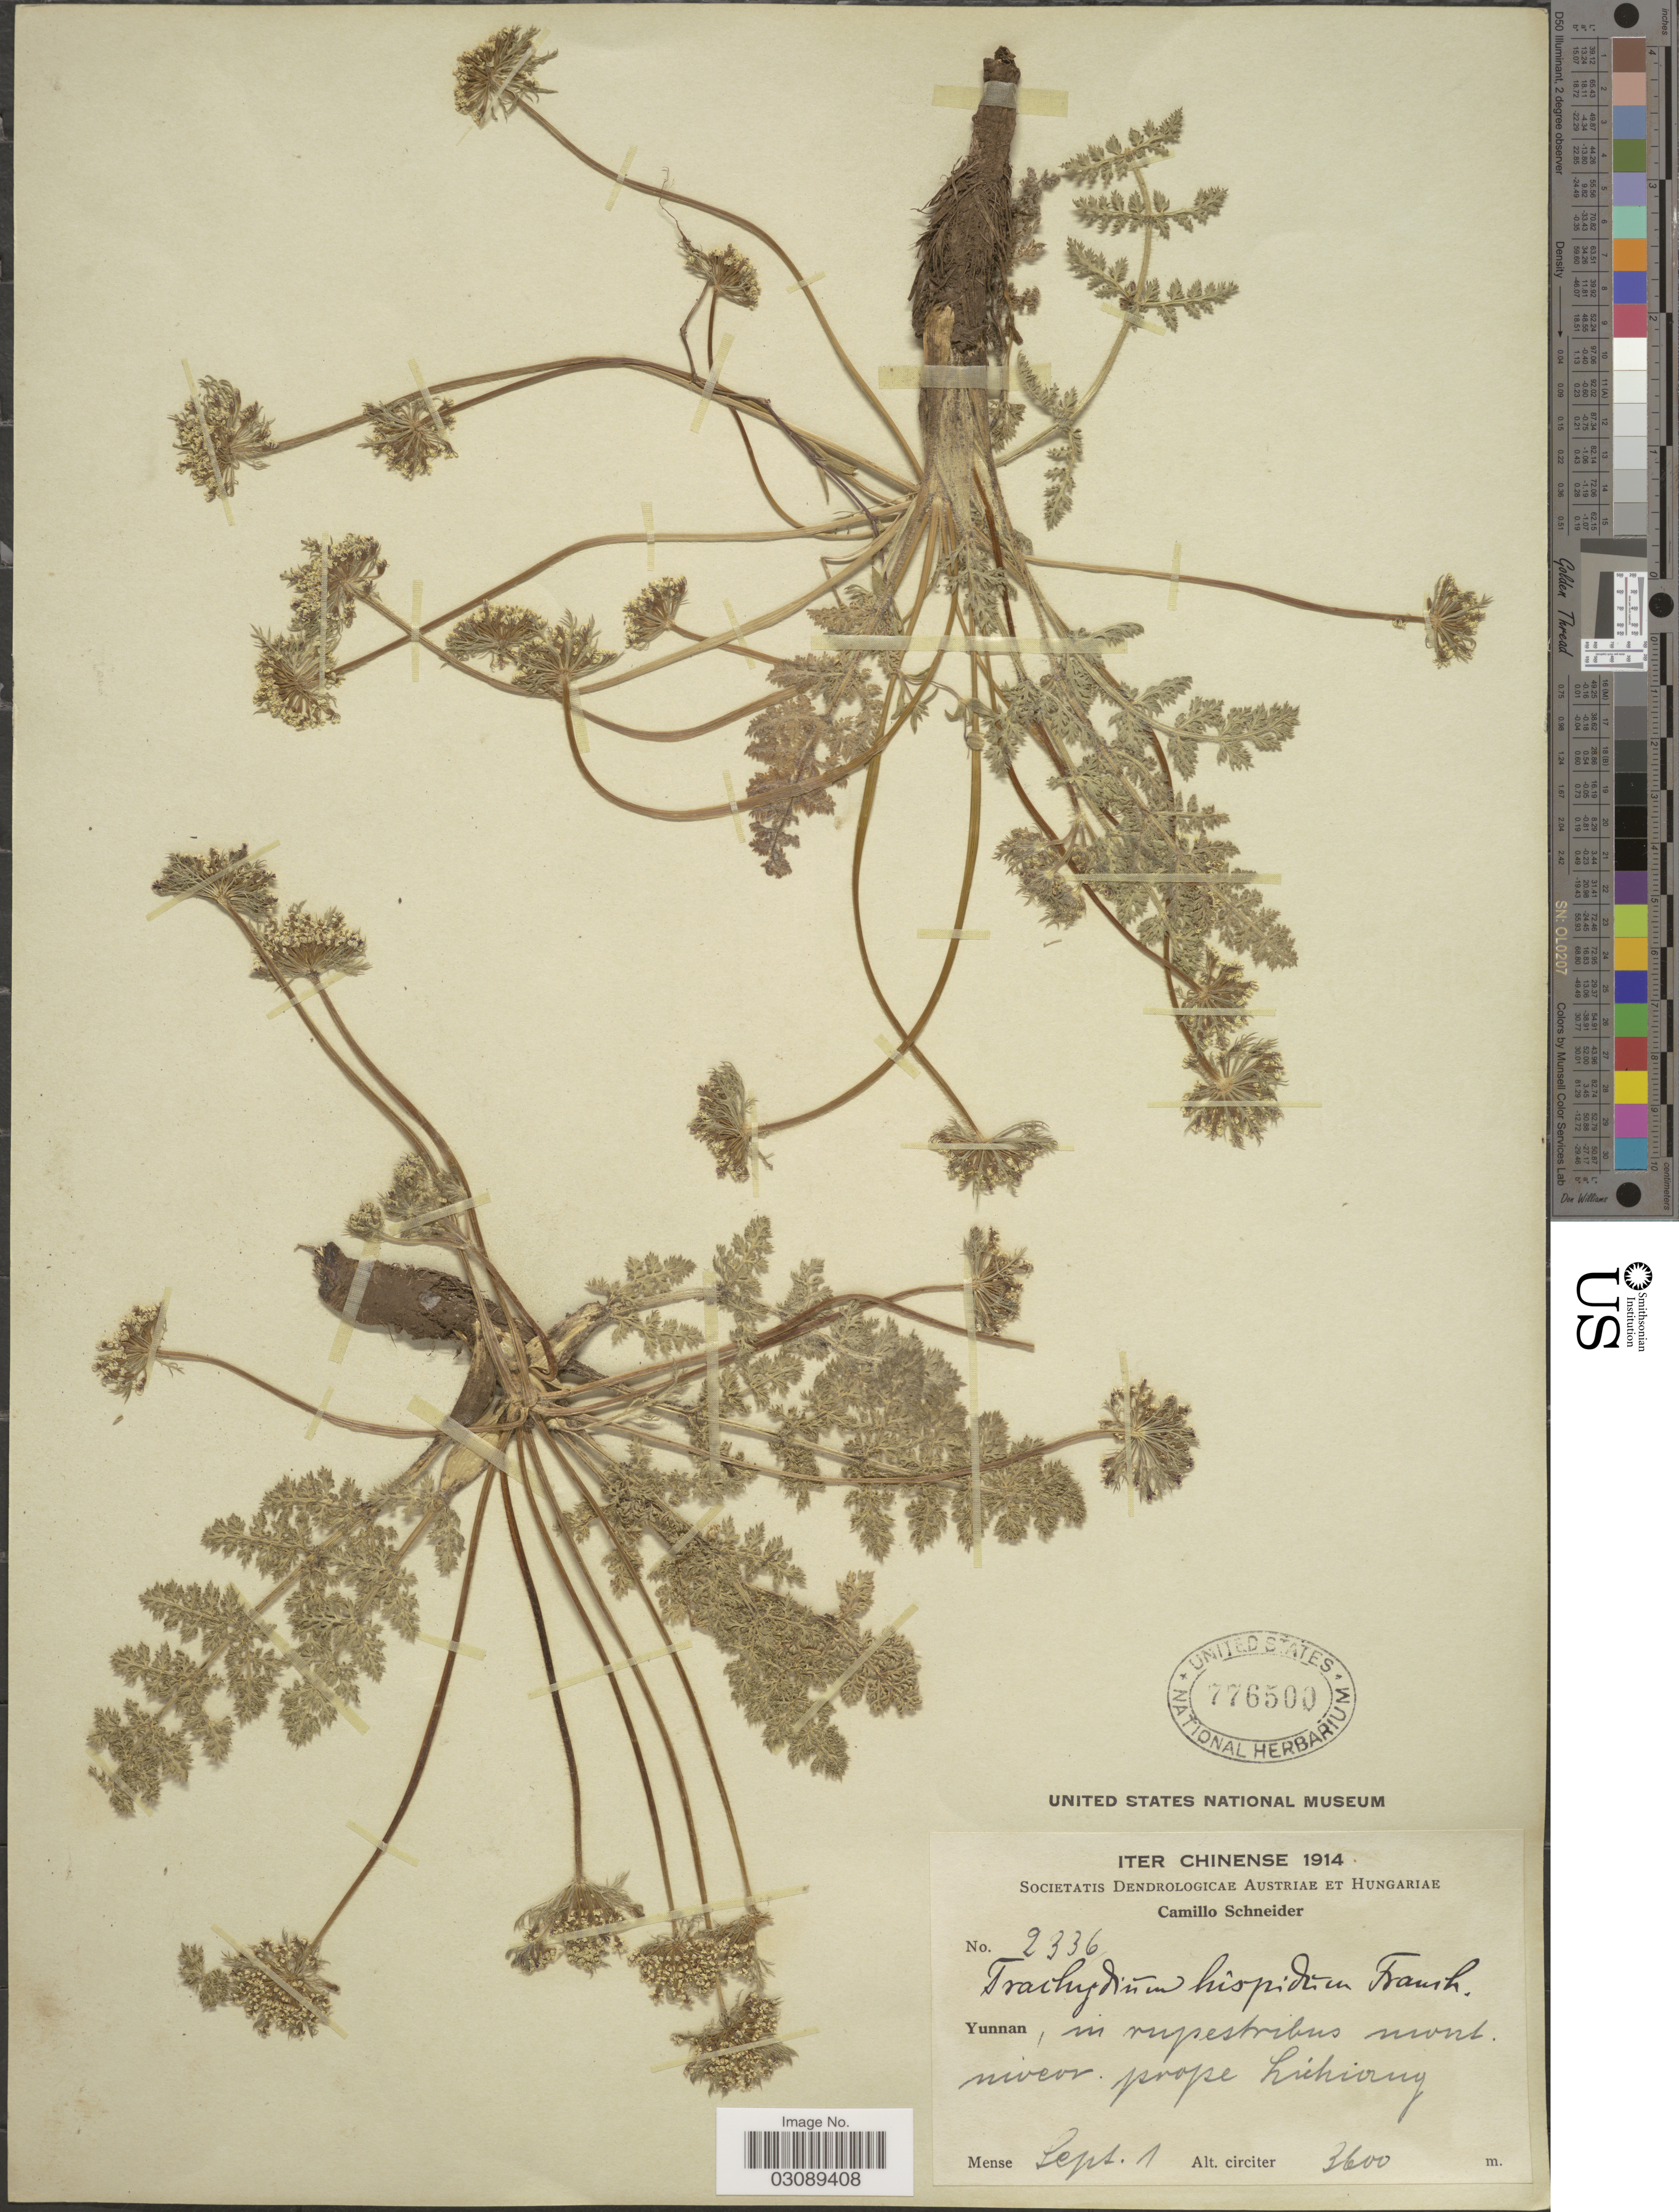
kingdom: Plantae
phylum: Tracheophyta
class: Magnoliopsida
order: Apiales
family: Apiaceae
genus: Ligusticopsis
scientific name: Ligusticopsis hispida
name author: (H. Wolff) Lavrova & Kljuykov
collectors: C. K. Schneider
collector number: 2336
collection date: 1914-09-01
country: China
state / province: Yunnan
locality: In rupestribus mont. niveor. prope Lichiang.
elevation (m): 3600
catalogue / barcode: US 776500